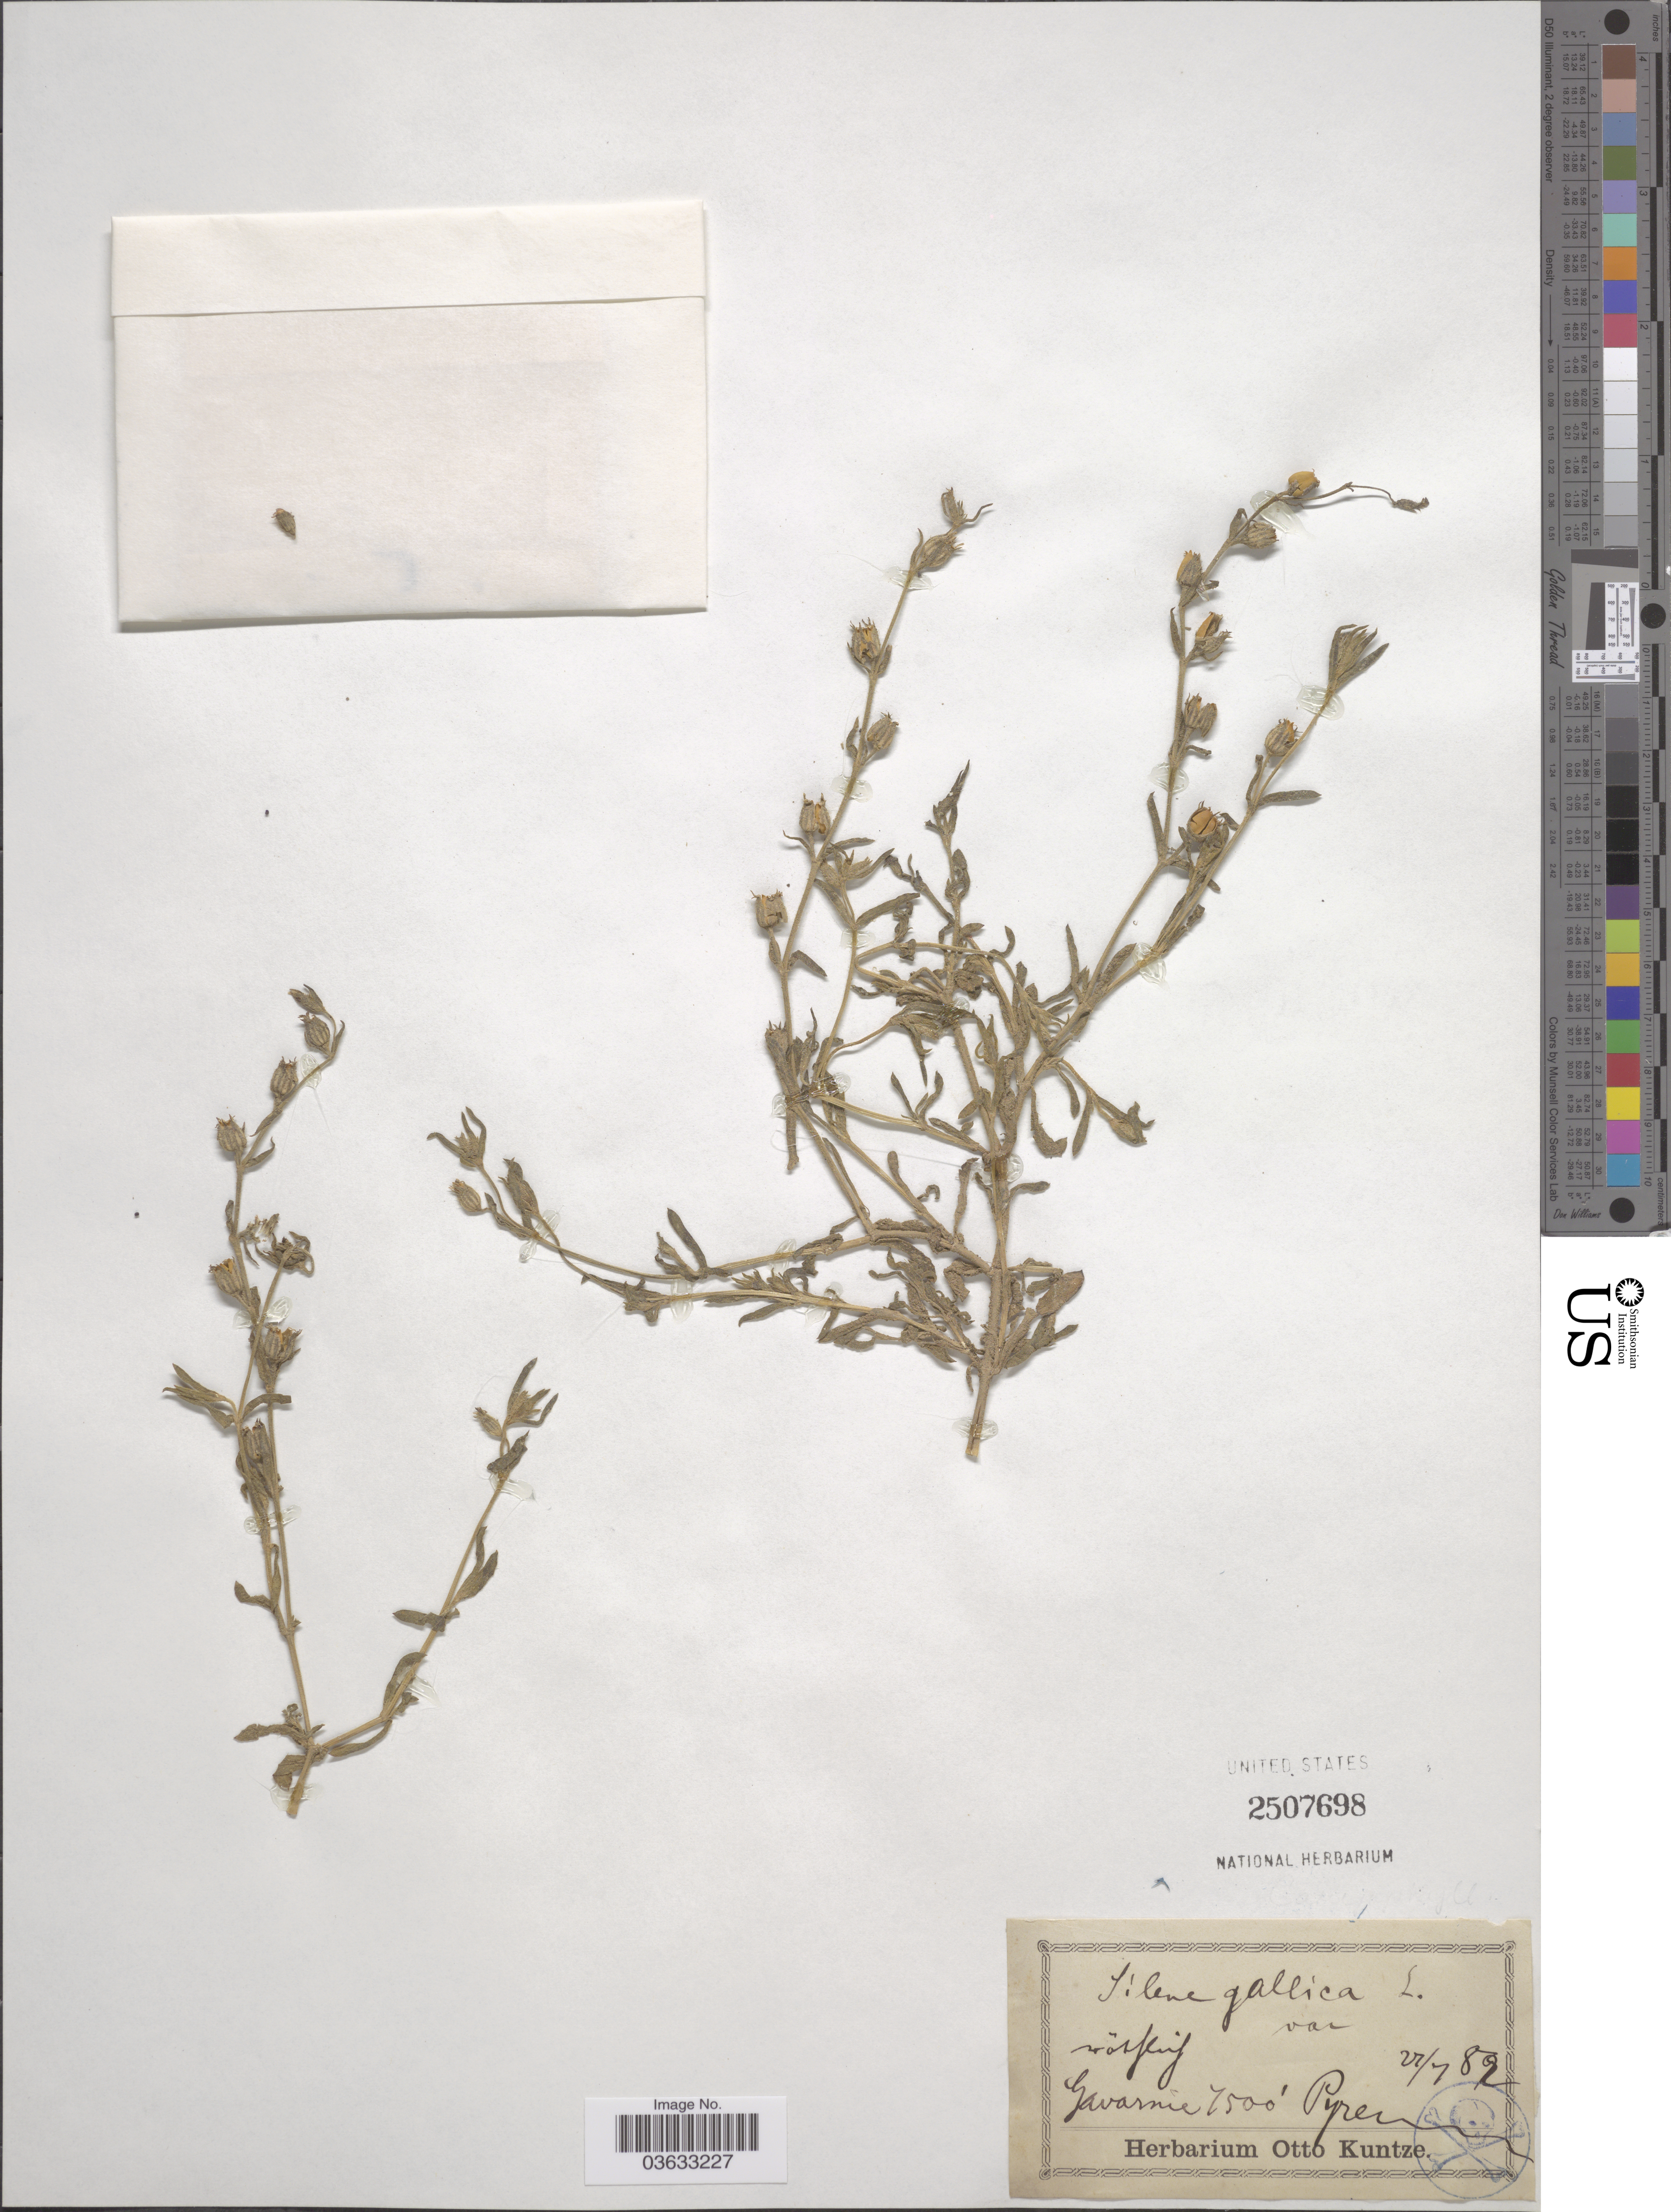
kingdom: Plantae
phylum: Tracheophyta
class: Magnoliopsida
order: Caryophyllales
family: Caryophyllaceae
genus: Silene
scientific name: Silene gallica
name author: L.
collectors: ex herb. Otto Kuntze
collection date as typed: Transcribed d/m/y: 27/7/89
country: France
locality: Gavarnie Pyren.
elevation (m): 2286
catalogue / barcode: US 2507698